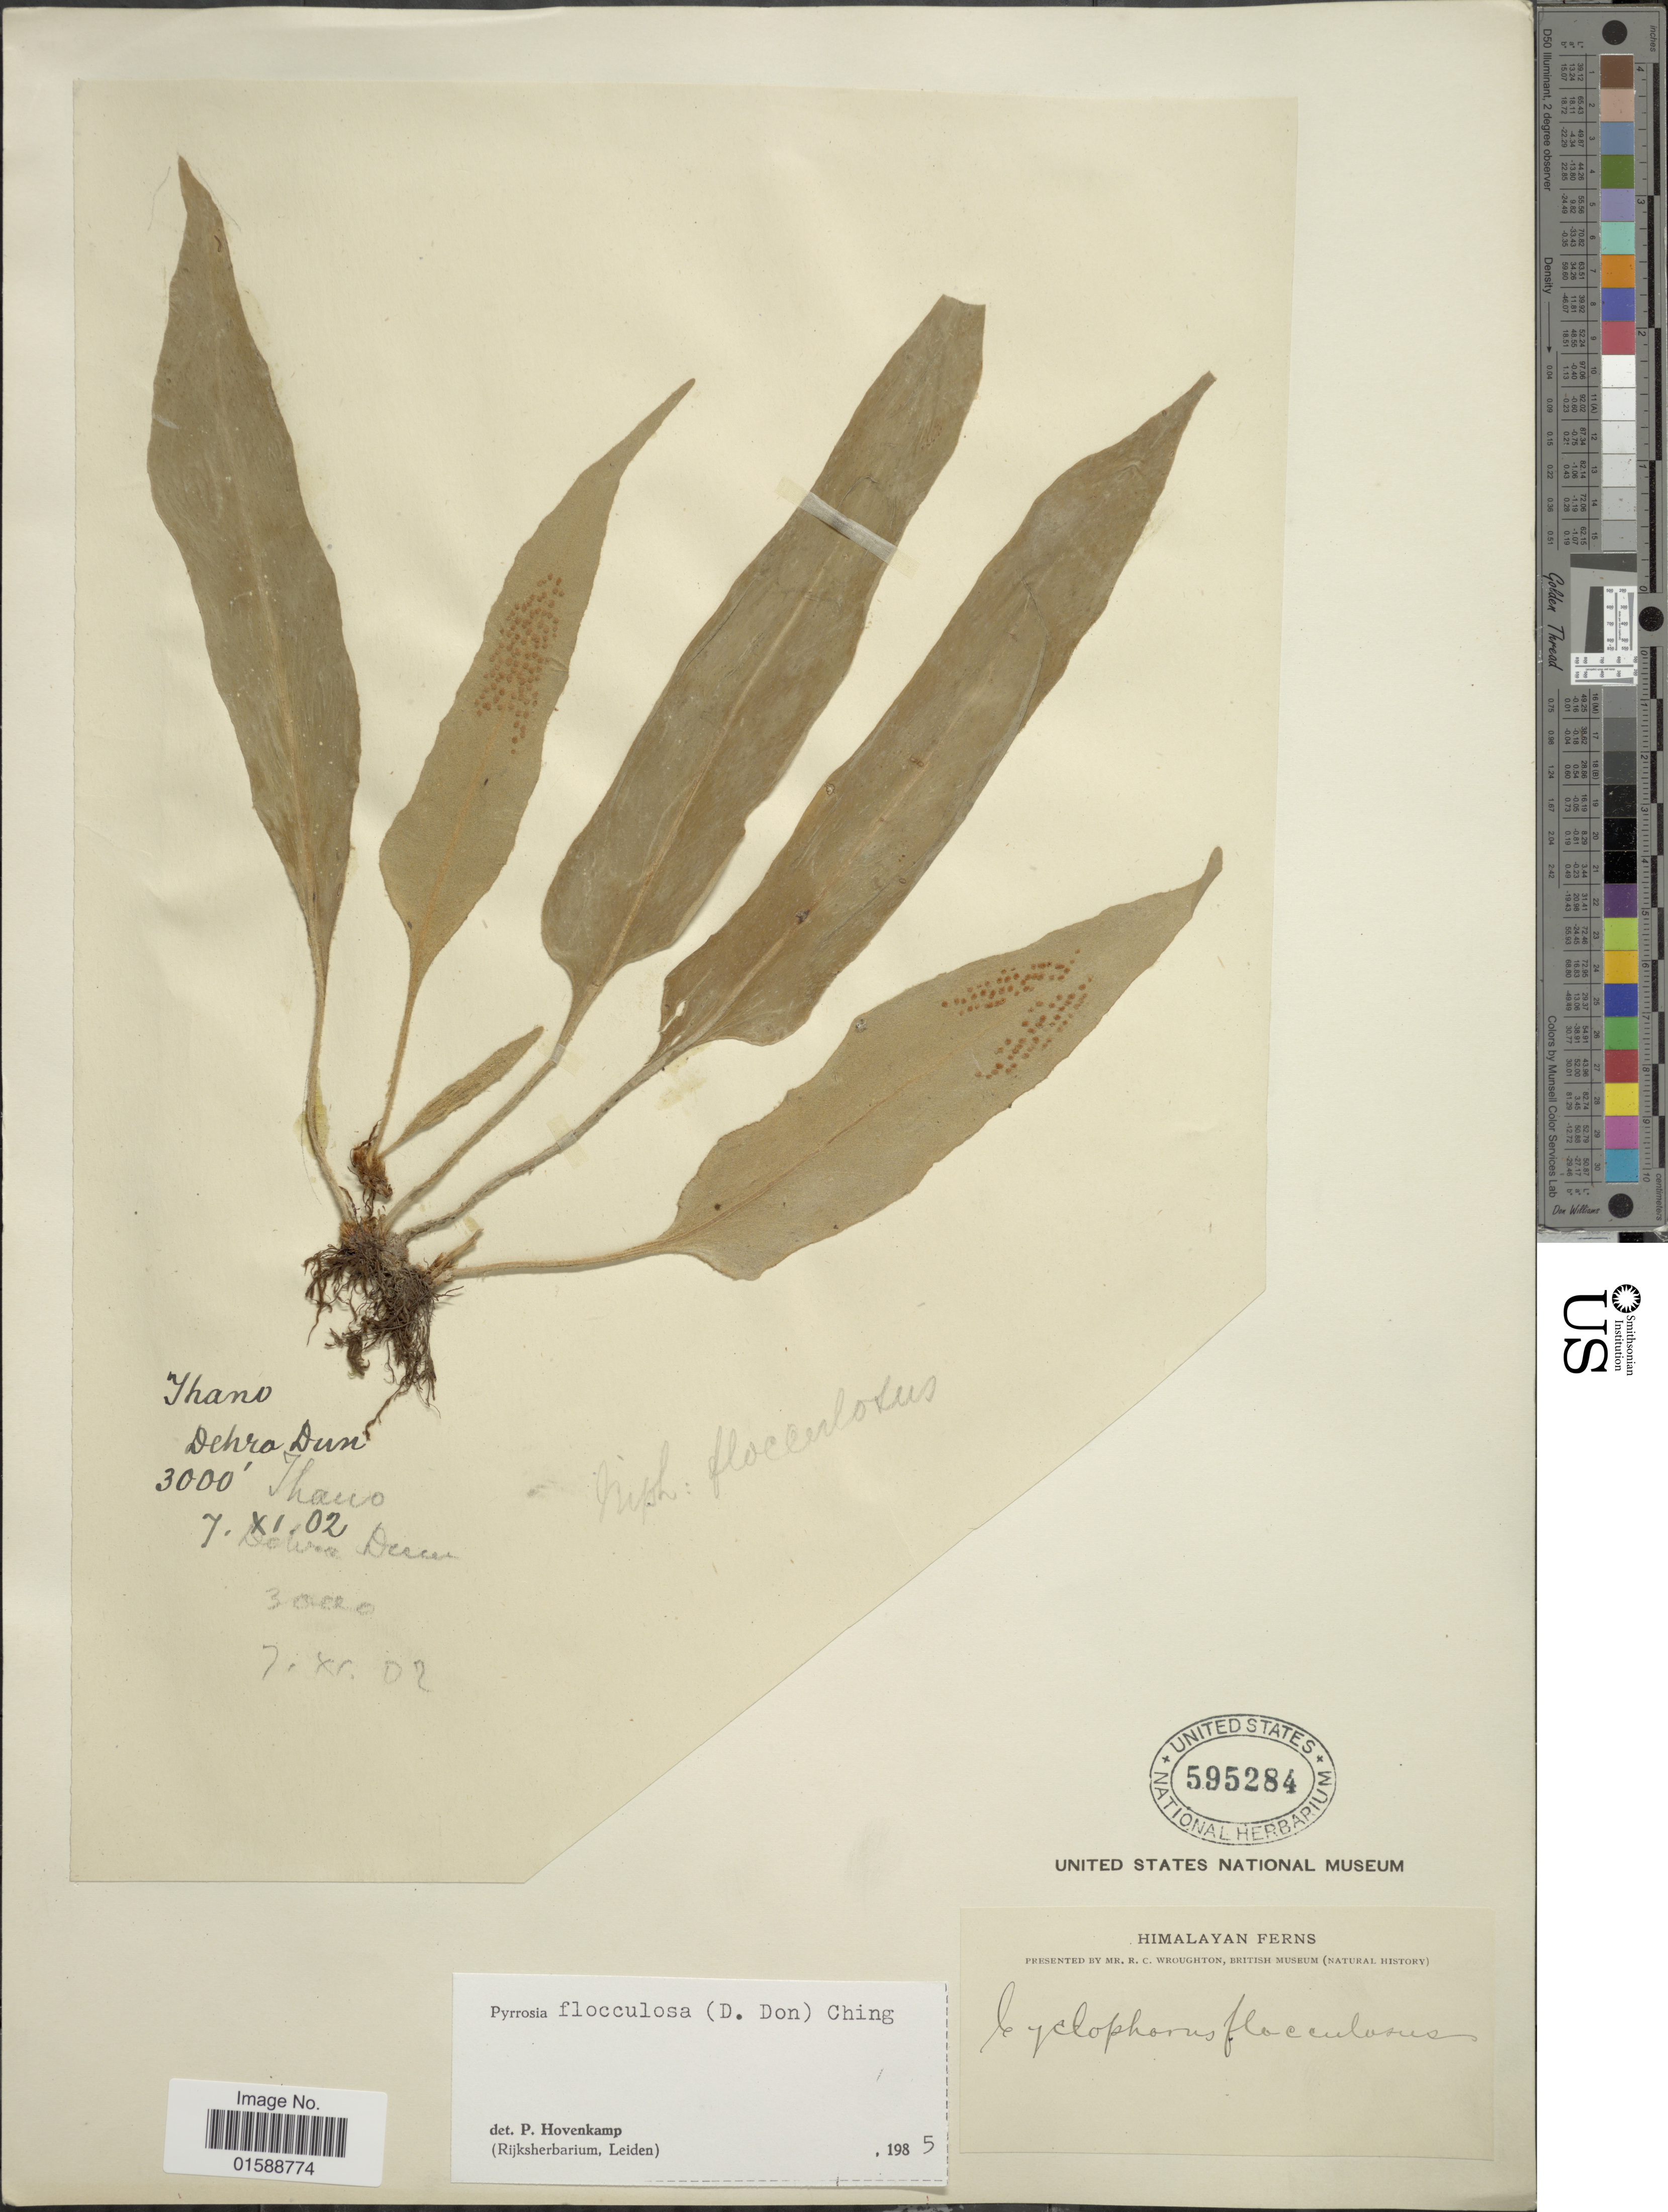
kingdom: Plantae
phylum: Tracheophyta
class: Polypodiopsida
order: Polypodiales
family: Polypodiaceae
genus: Pyrrosia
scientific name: Pyrrosia flocculosa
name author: (D. Don) Ching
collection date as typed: Transcribed d/m/y: 7/11/2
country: India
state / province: Uttarakhand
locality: Himalayan. Thano, Dehra Dun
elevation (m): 914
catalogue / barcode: US 595284